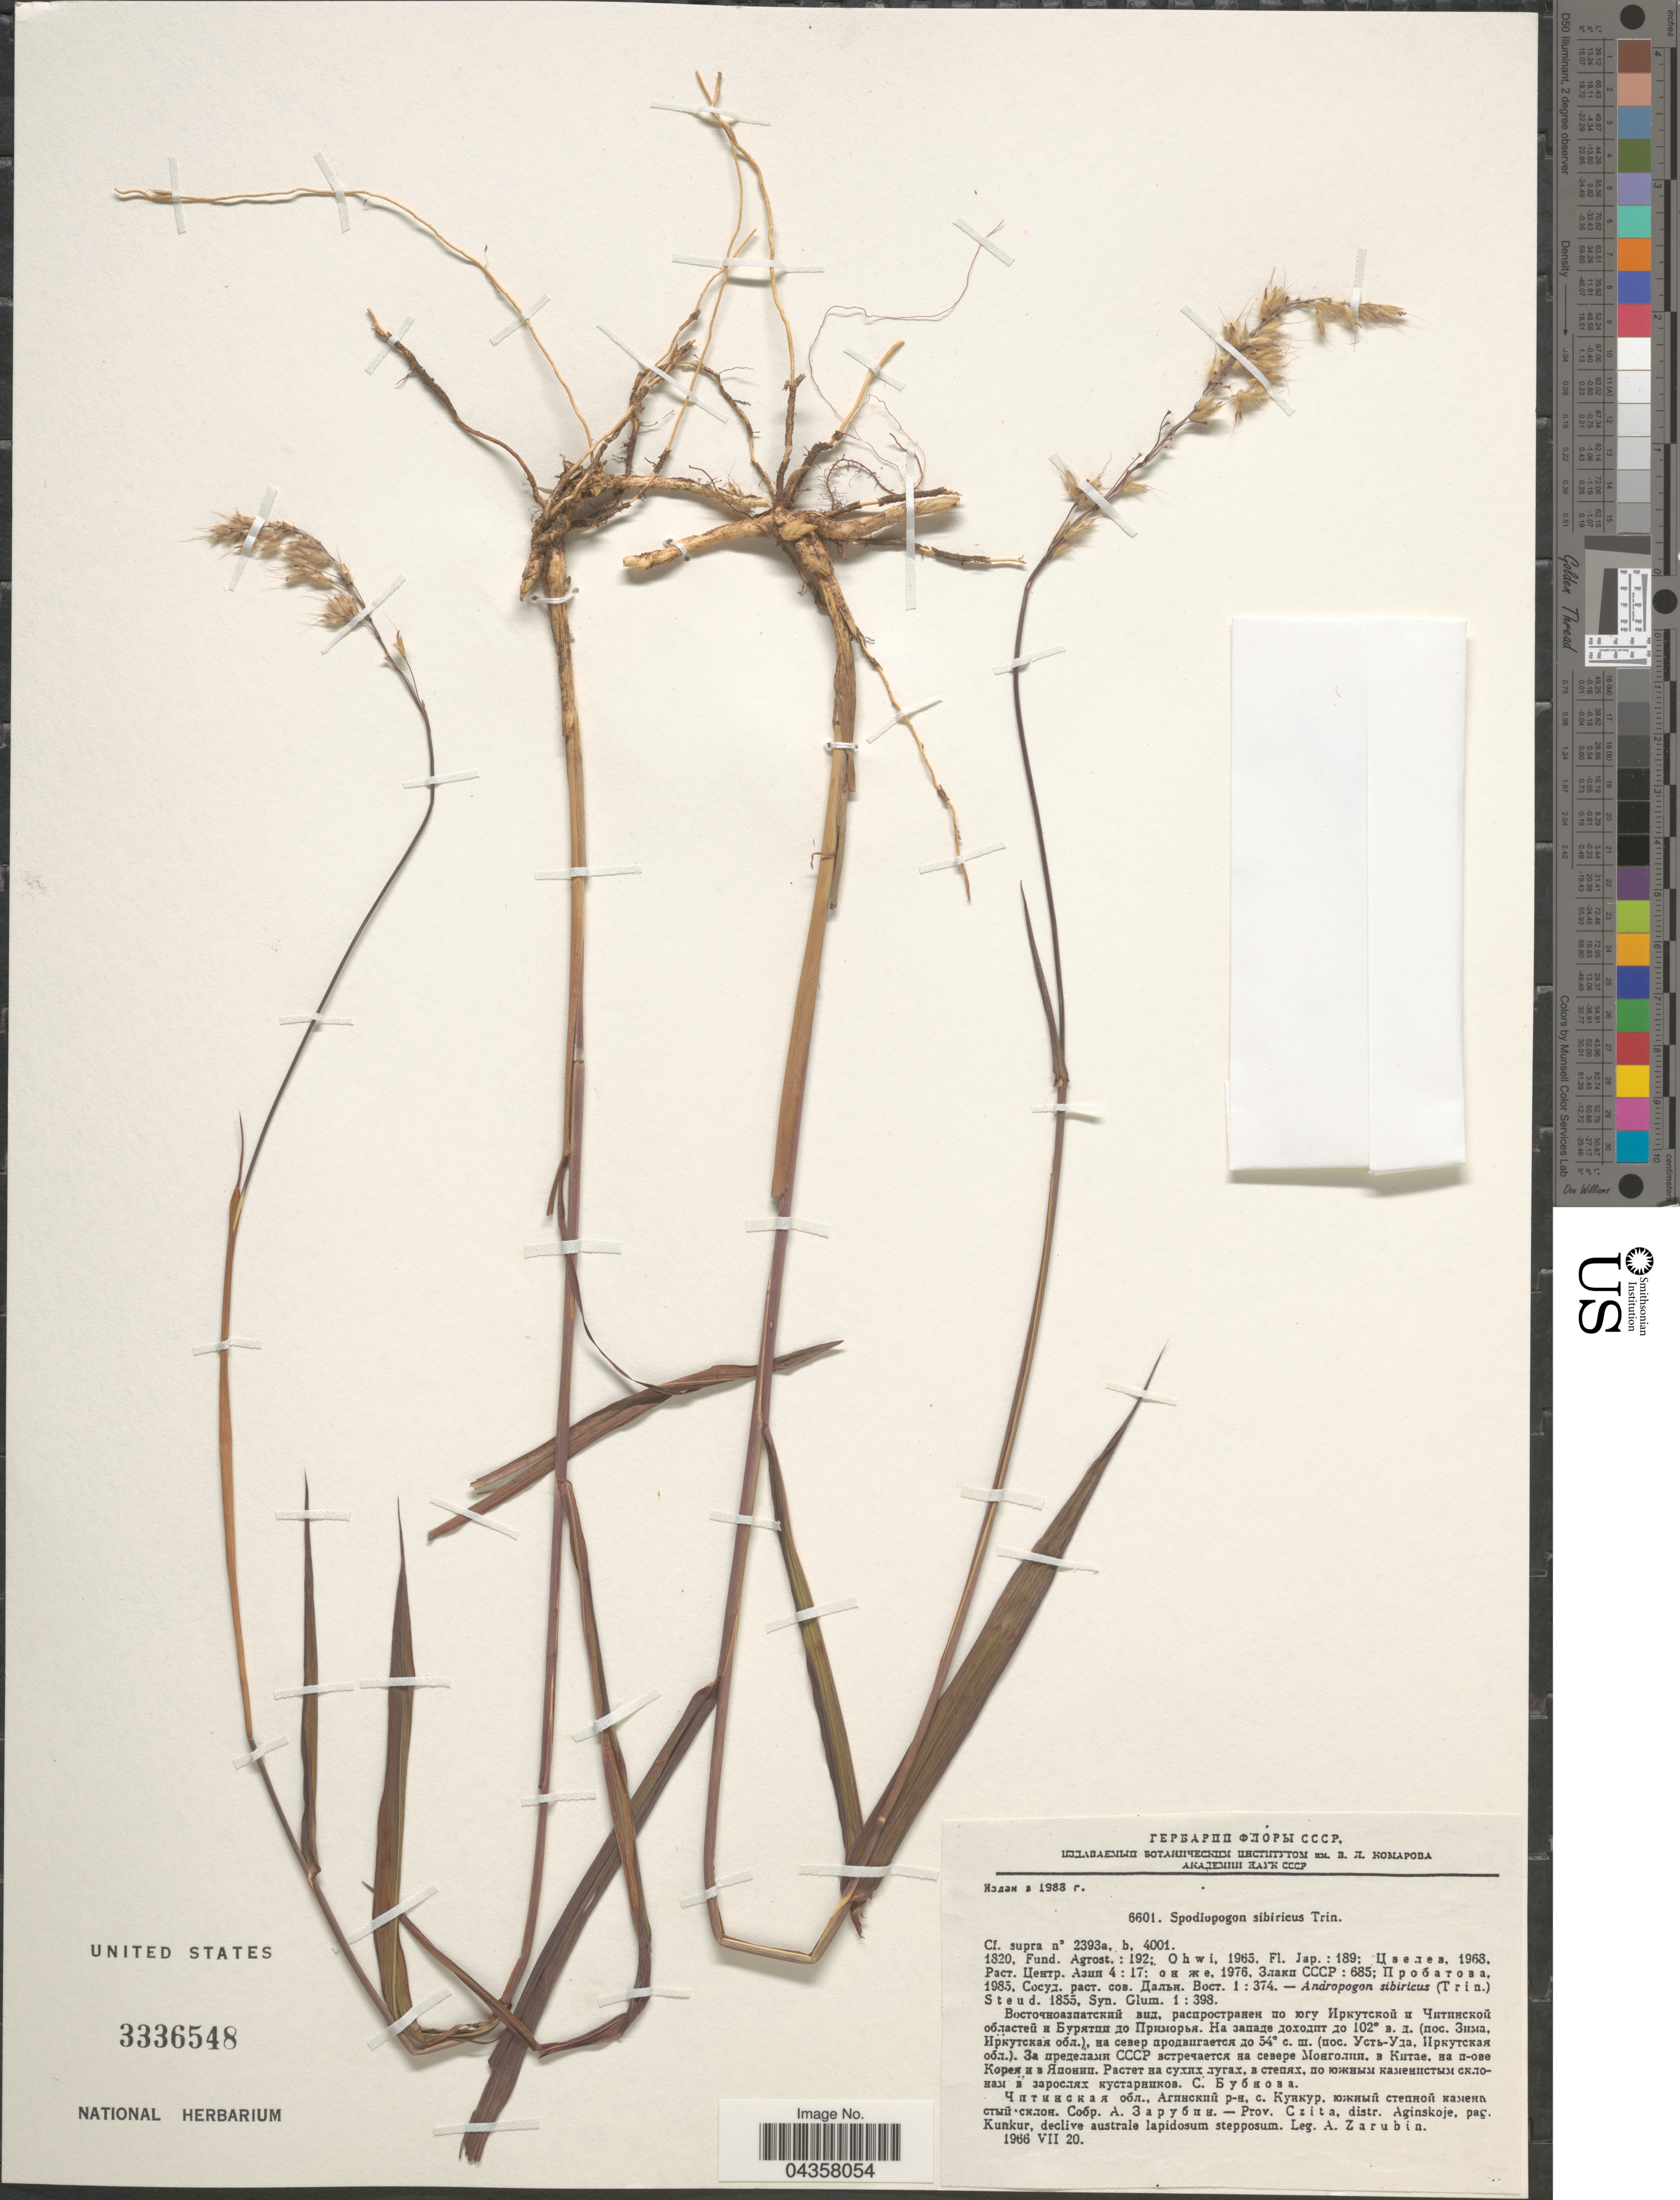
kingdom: Plantae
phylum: Tracheophyta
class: Liliopsida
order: Poales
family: Poaceae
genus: Spodiopogon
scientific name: Spodiopogon sibiricus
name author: Trin.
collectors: A. Zarubin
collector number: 6601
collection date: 1966-07-20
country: Russian Federation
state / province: Zabaykalsky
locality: Prov. Czita, distr. Aginskoje, pag. Kunkur., declive australe lapidosum stepposum.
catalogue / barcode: US 3336548